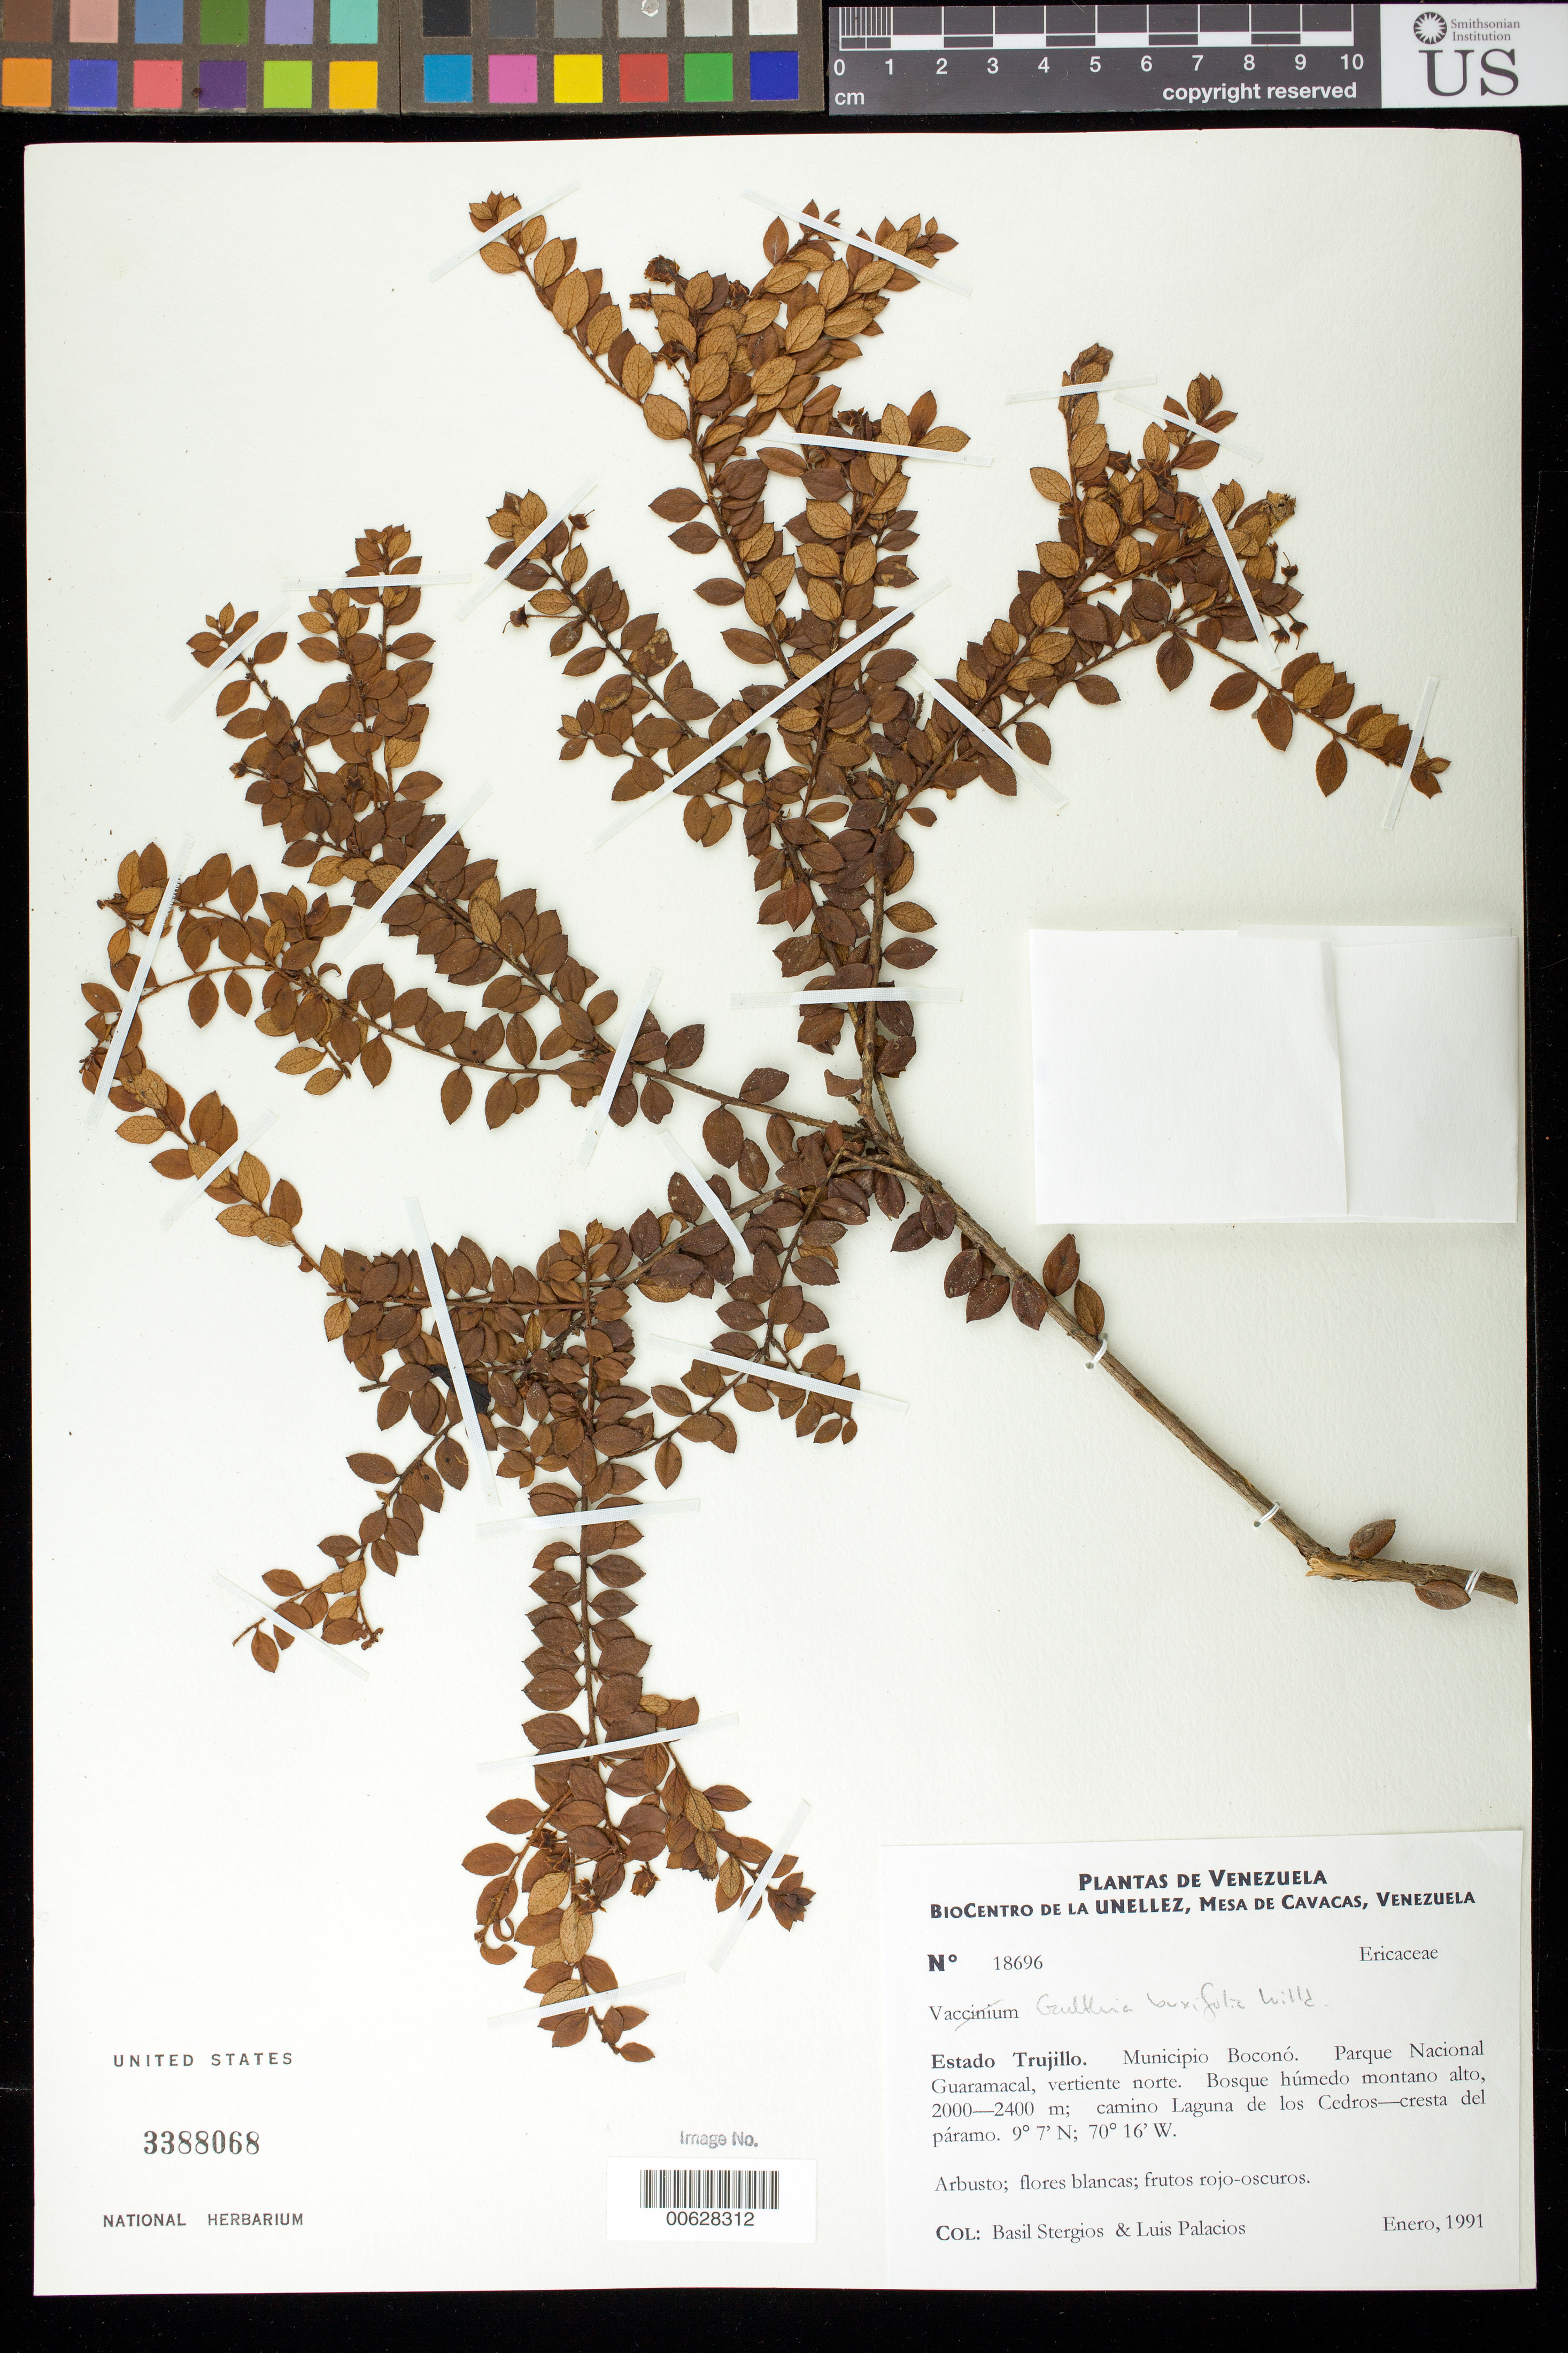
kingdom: Plantae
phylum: Tracheophyta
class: Magnoliopsida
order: Ericales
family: Ericaceae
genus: Gaultheria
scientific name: Gaultheria buxifolia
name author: Willd.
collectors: B. G. Stergios & L. Palacios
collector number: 18696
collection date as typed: Jan 1991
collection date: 1991-01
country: Venezuela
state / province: Trujillo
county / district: Boconó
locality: Parque Nacional Guaramacal, vertiente N, camino laguna de los Cedros-cresta del páramo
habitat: Bosque húmedo montano alto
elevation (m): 2000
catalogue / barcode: US 3388068